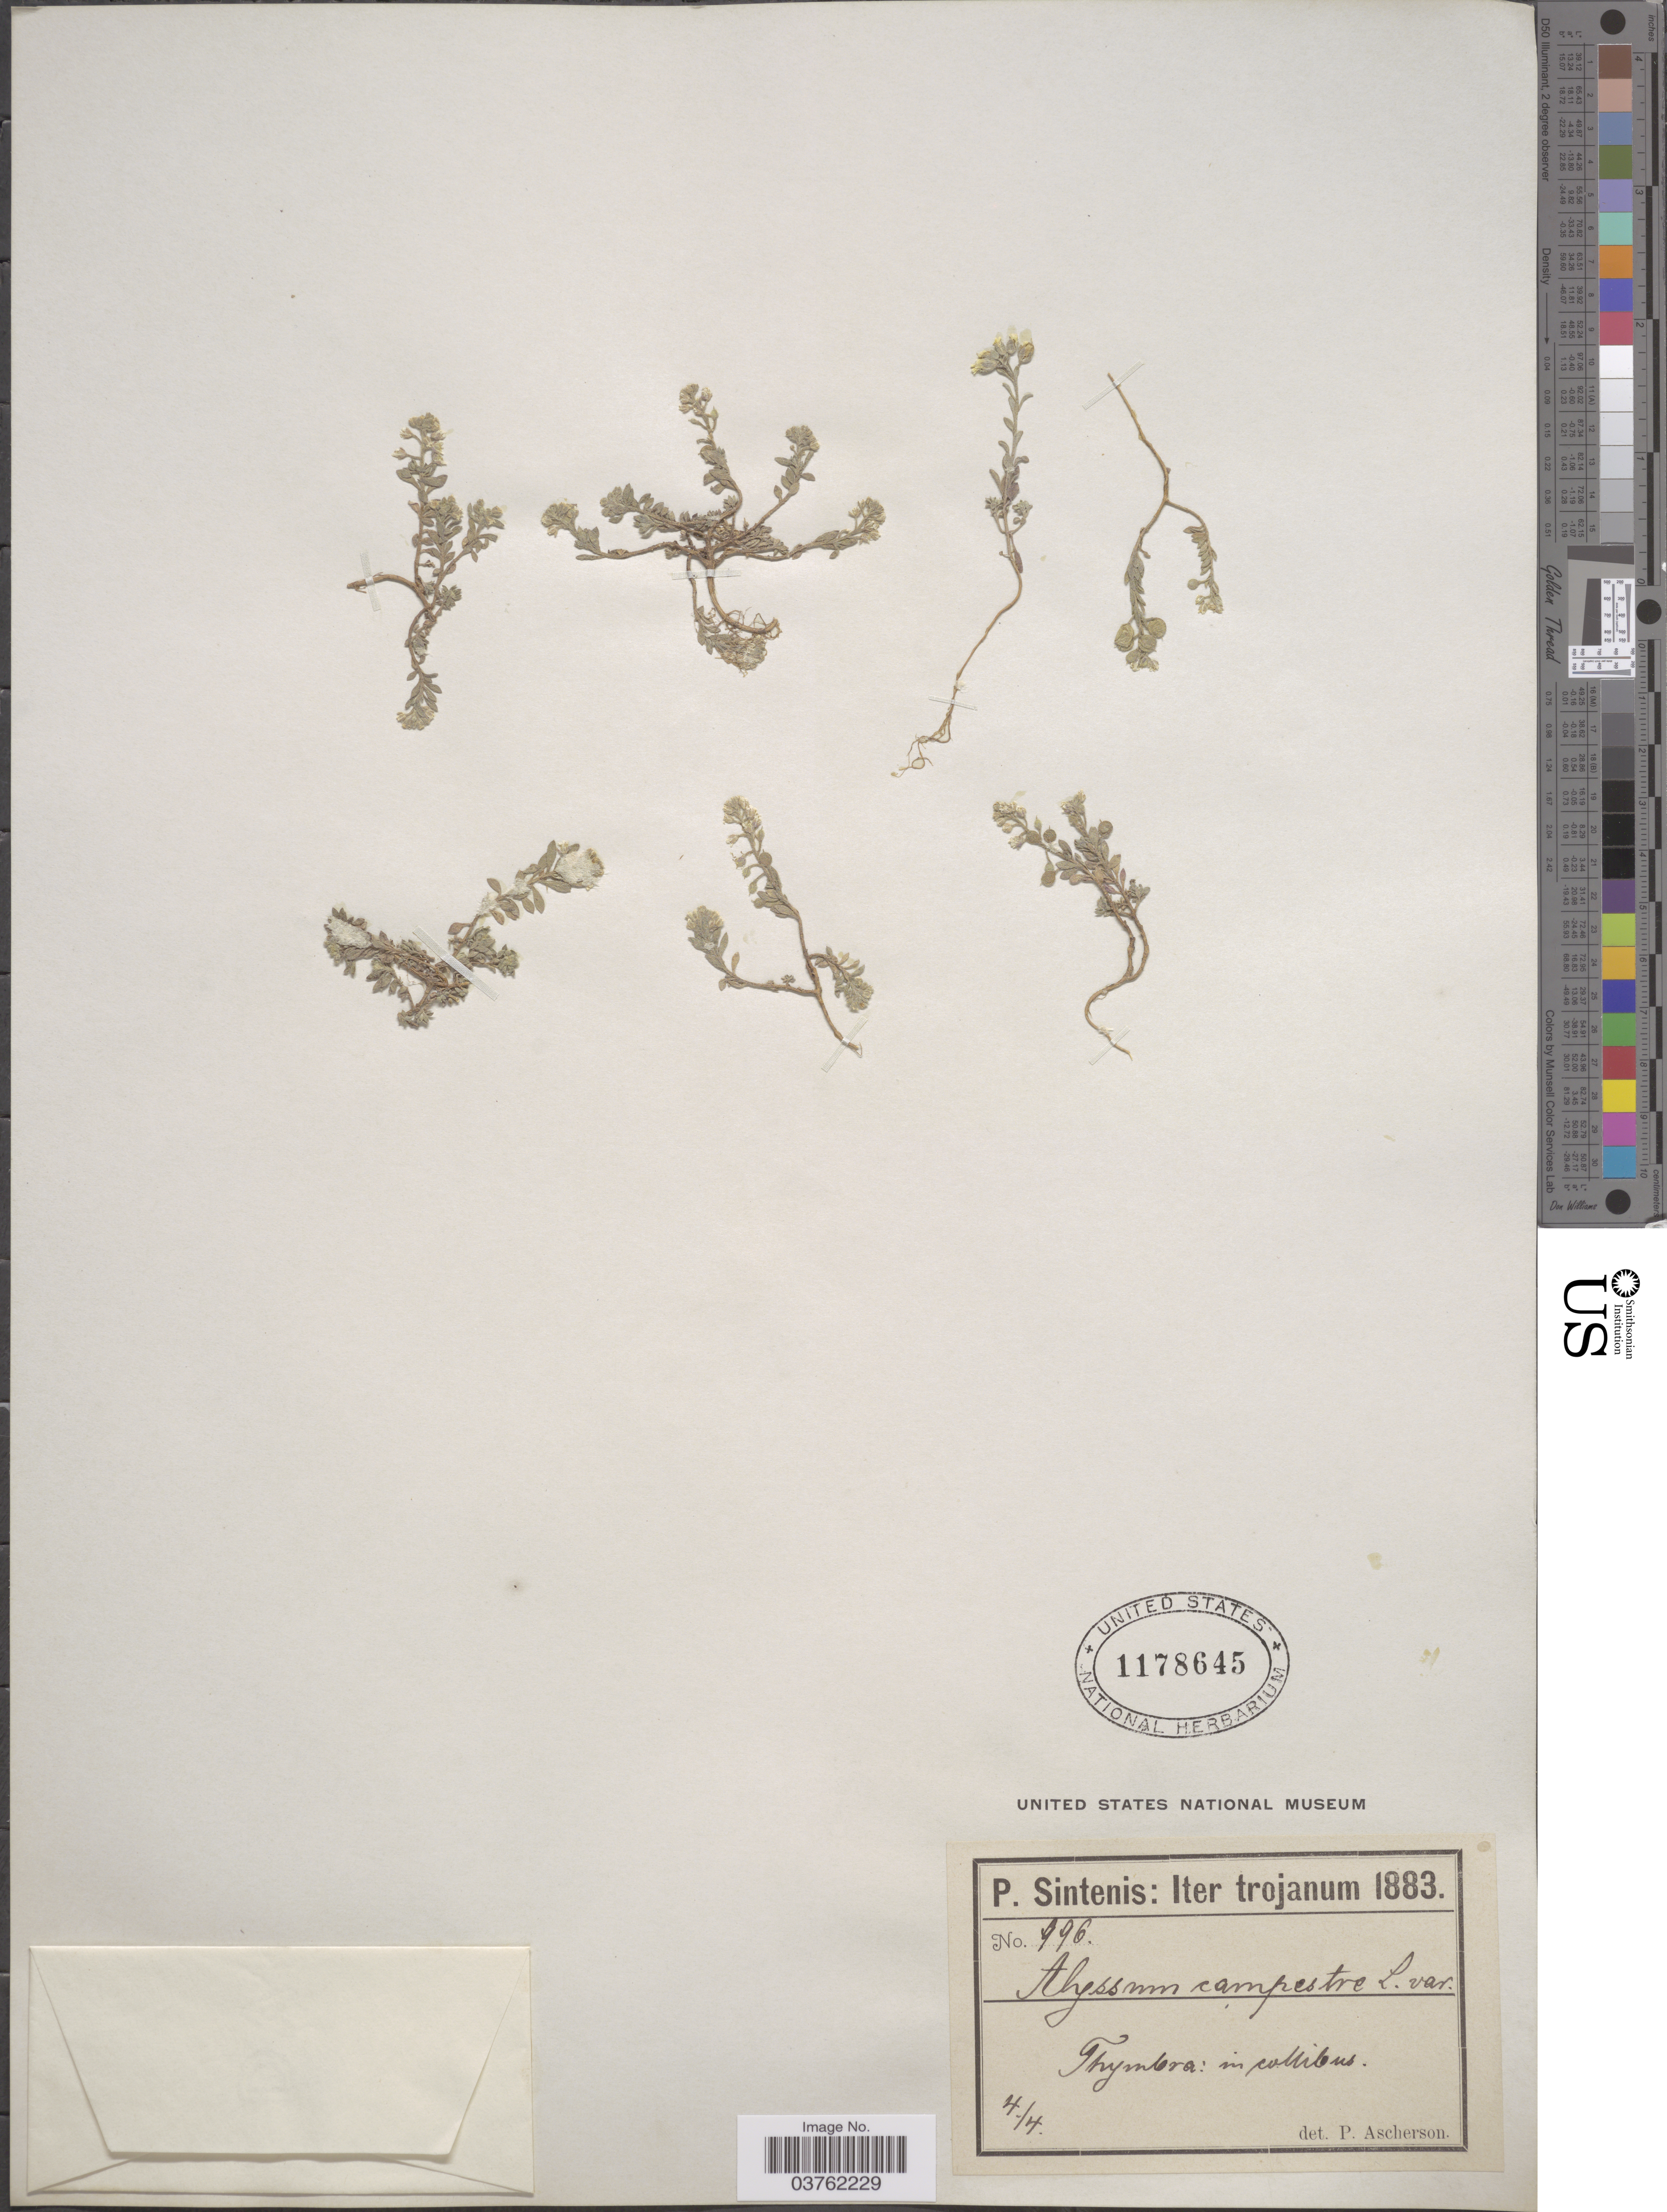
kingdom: Plantae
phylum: Tracheophyta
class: Magnoliopsida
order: Brassicales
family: Brassicaceae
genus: Alyssum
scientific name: Alyssum campestre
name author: (L.) L.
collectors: P. Sintenis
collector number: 996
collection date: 1883-04-04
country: Turkey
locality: Iter trojanum. Thymbra: in collibus.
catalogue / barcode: US 1178645